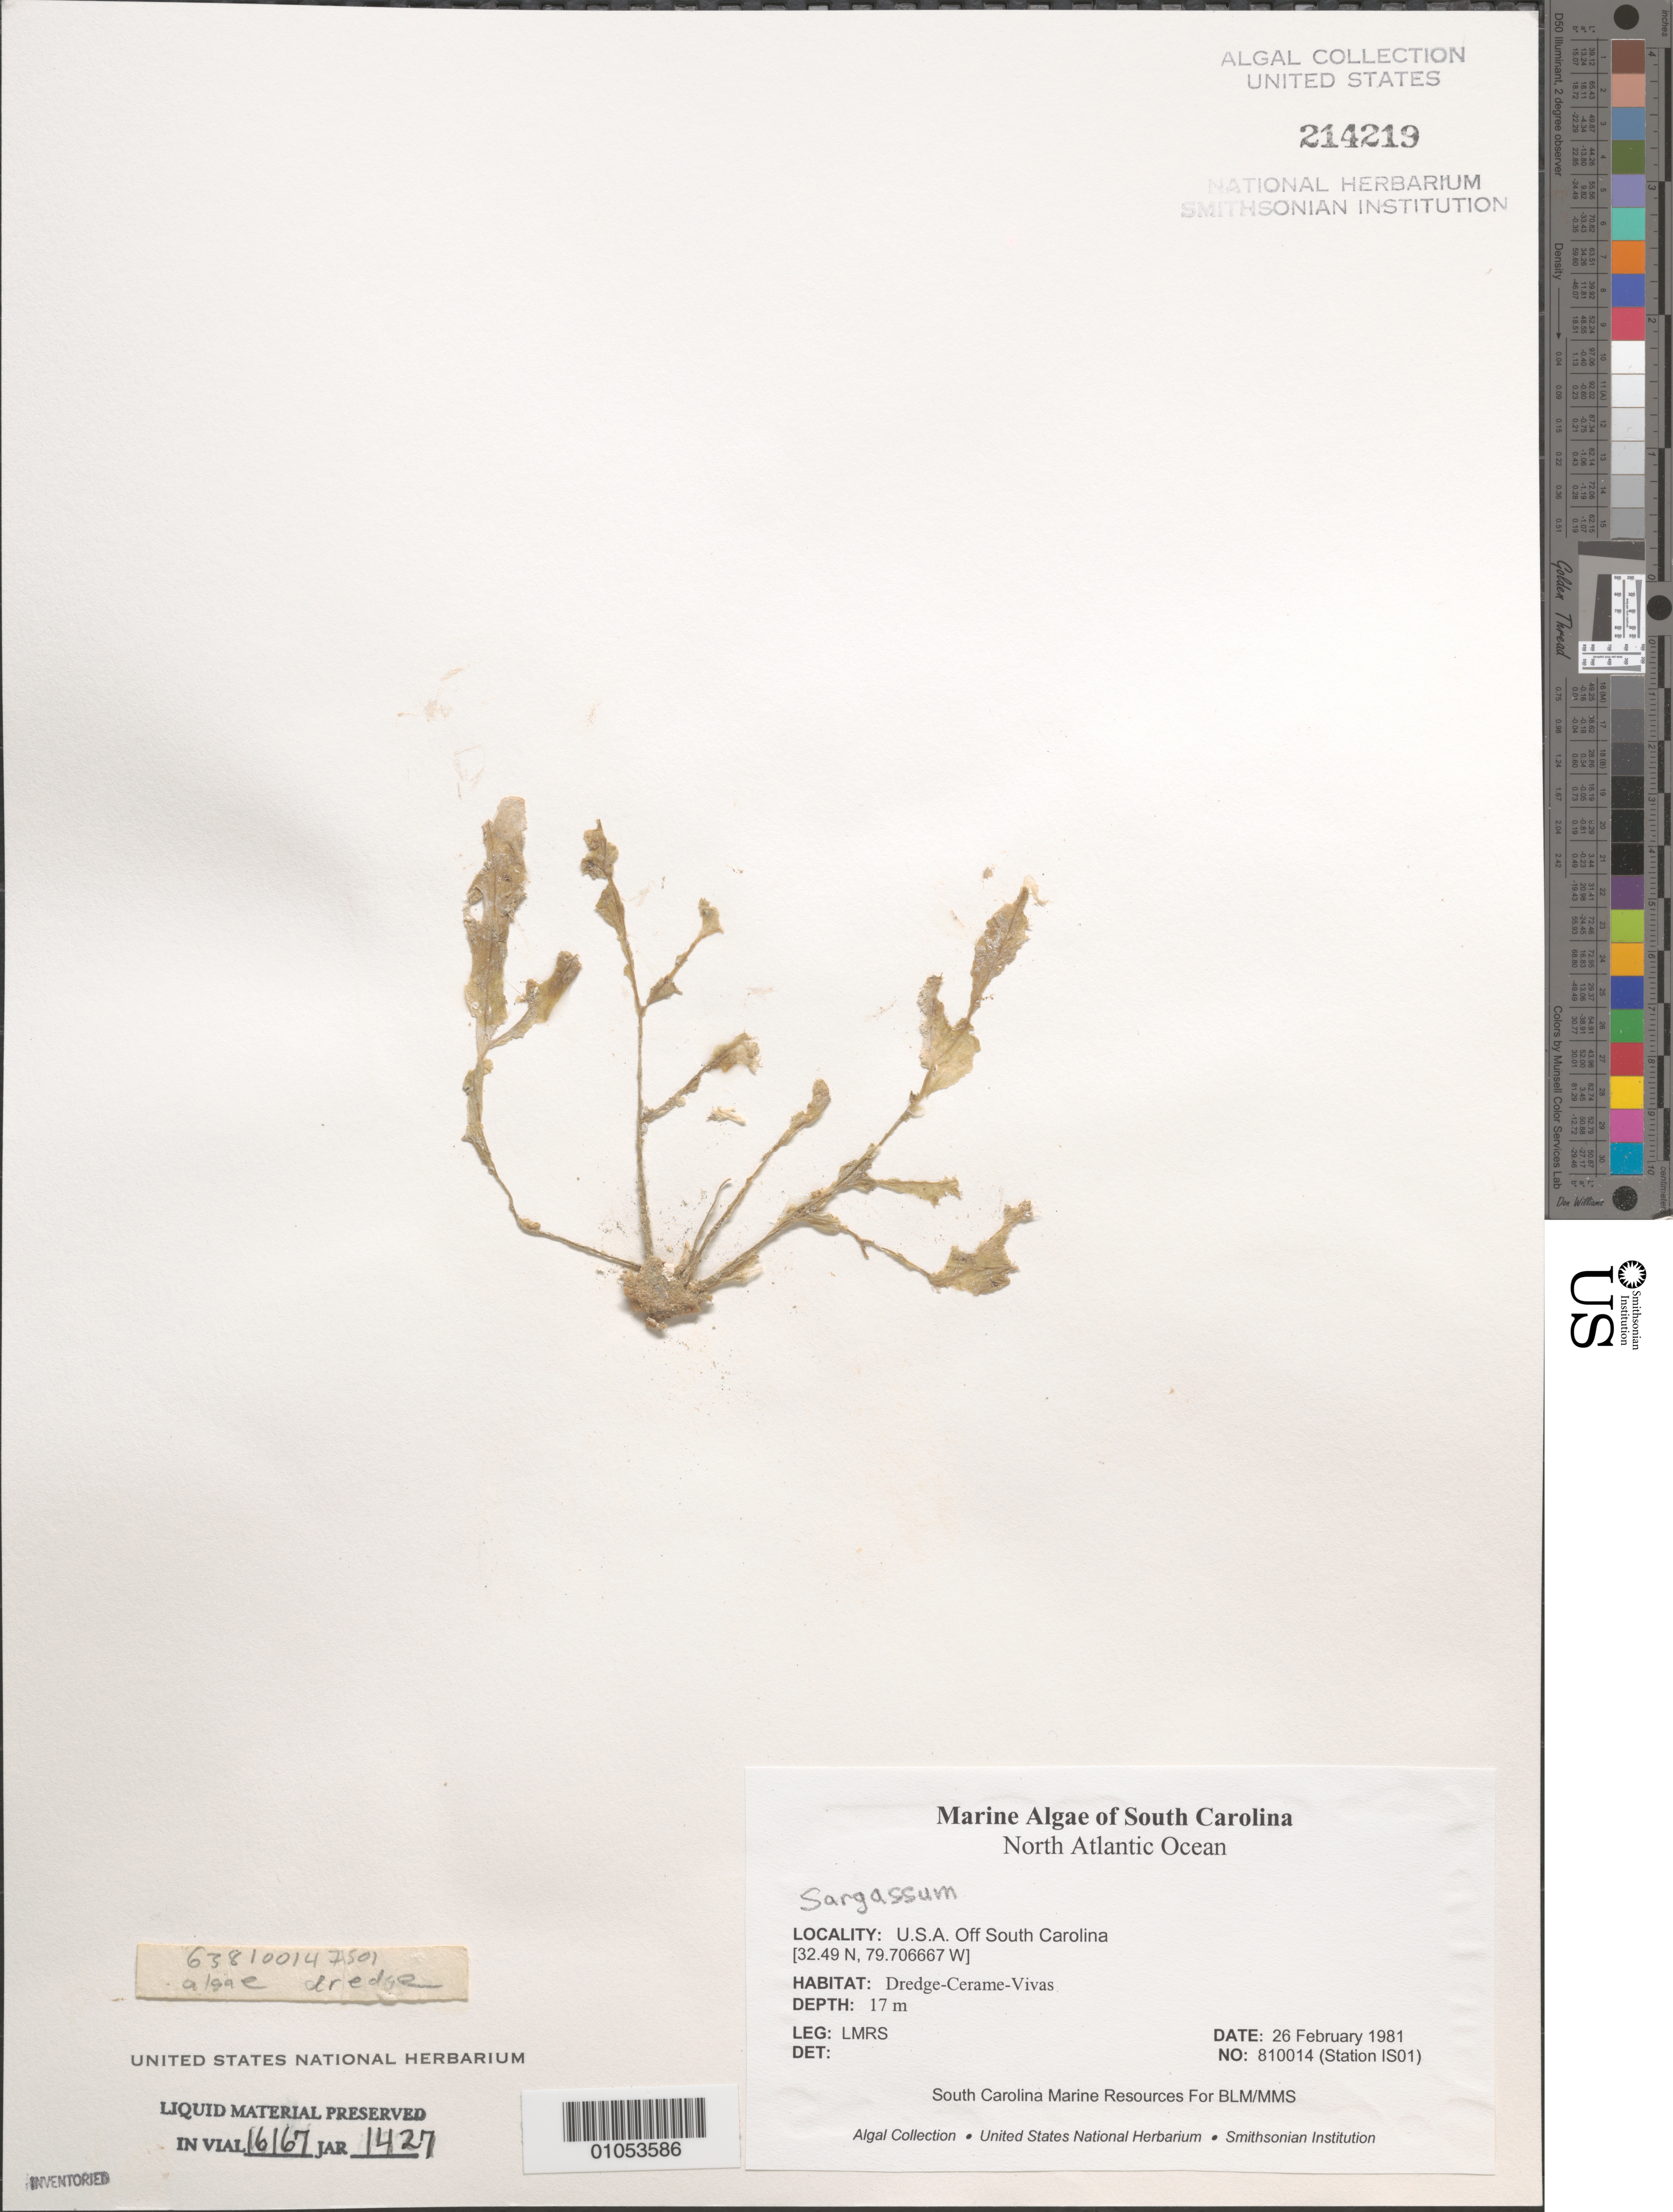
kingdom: Chromista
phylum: Ochrophyta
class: Phaeophyceae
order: Fucales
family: Sargassaceae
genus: Sargassum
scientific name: Sargassum sp.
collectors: LMRS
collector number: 810014 (Station IS01)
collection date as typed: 26 Feb 1981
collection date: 1981-02-26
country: United States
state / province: South Carolina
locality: North Atlantic Ocean off South Carolina coast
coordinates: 32.49 N, 79.706667 W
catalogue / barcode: US 214219